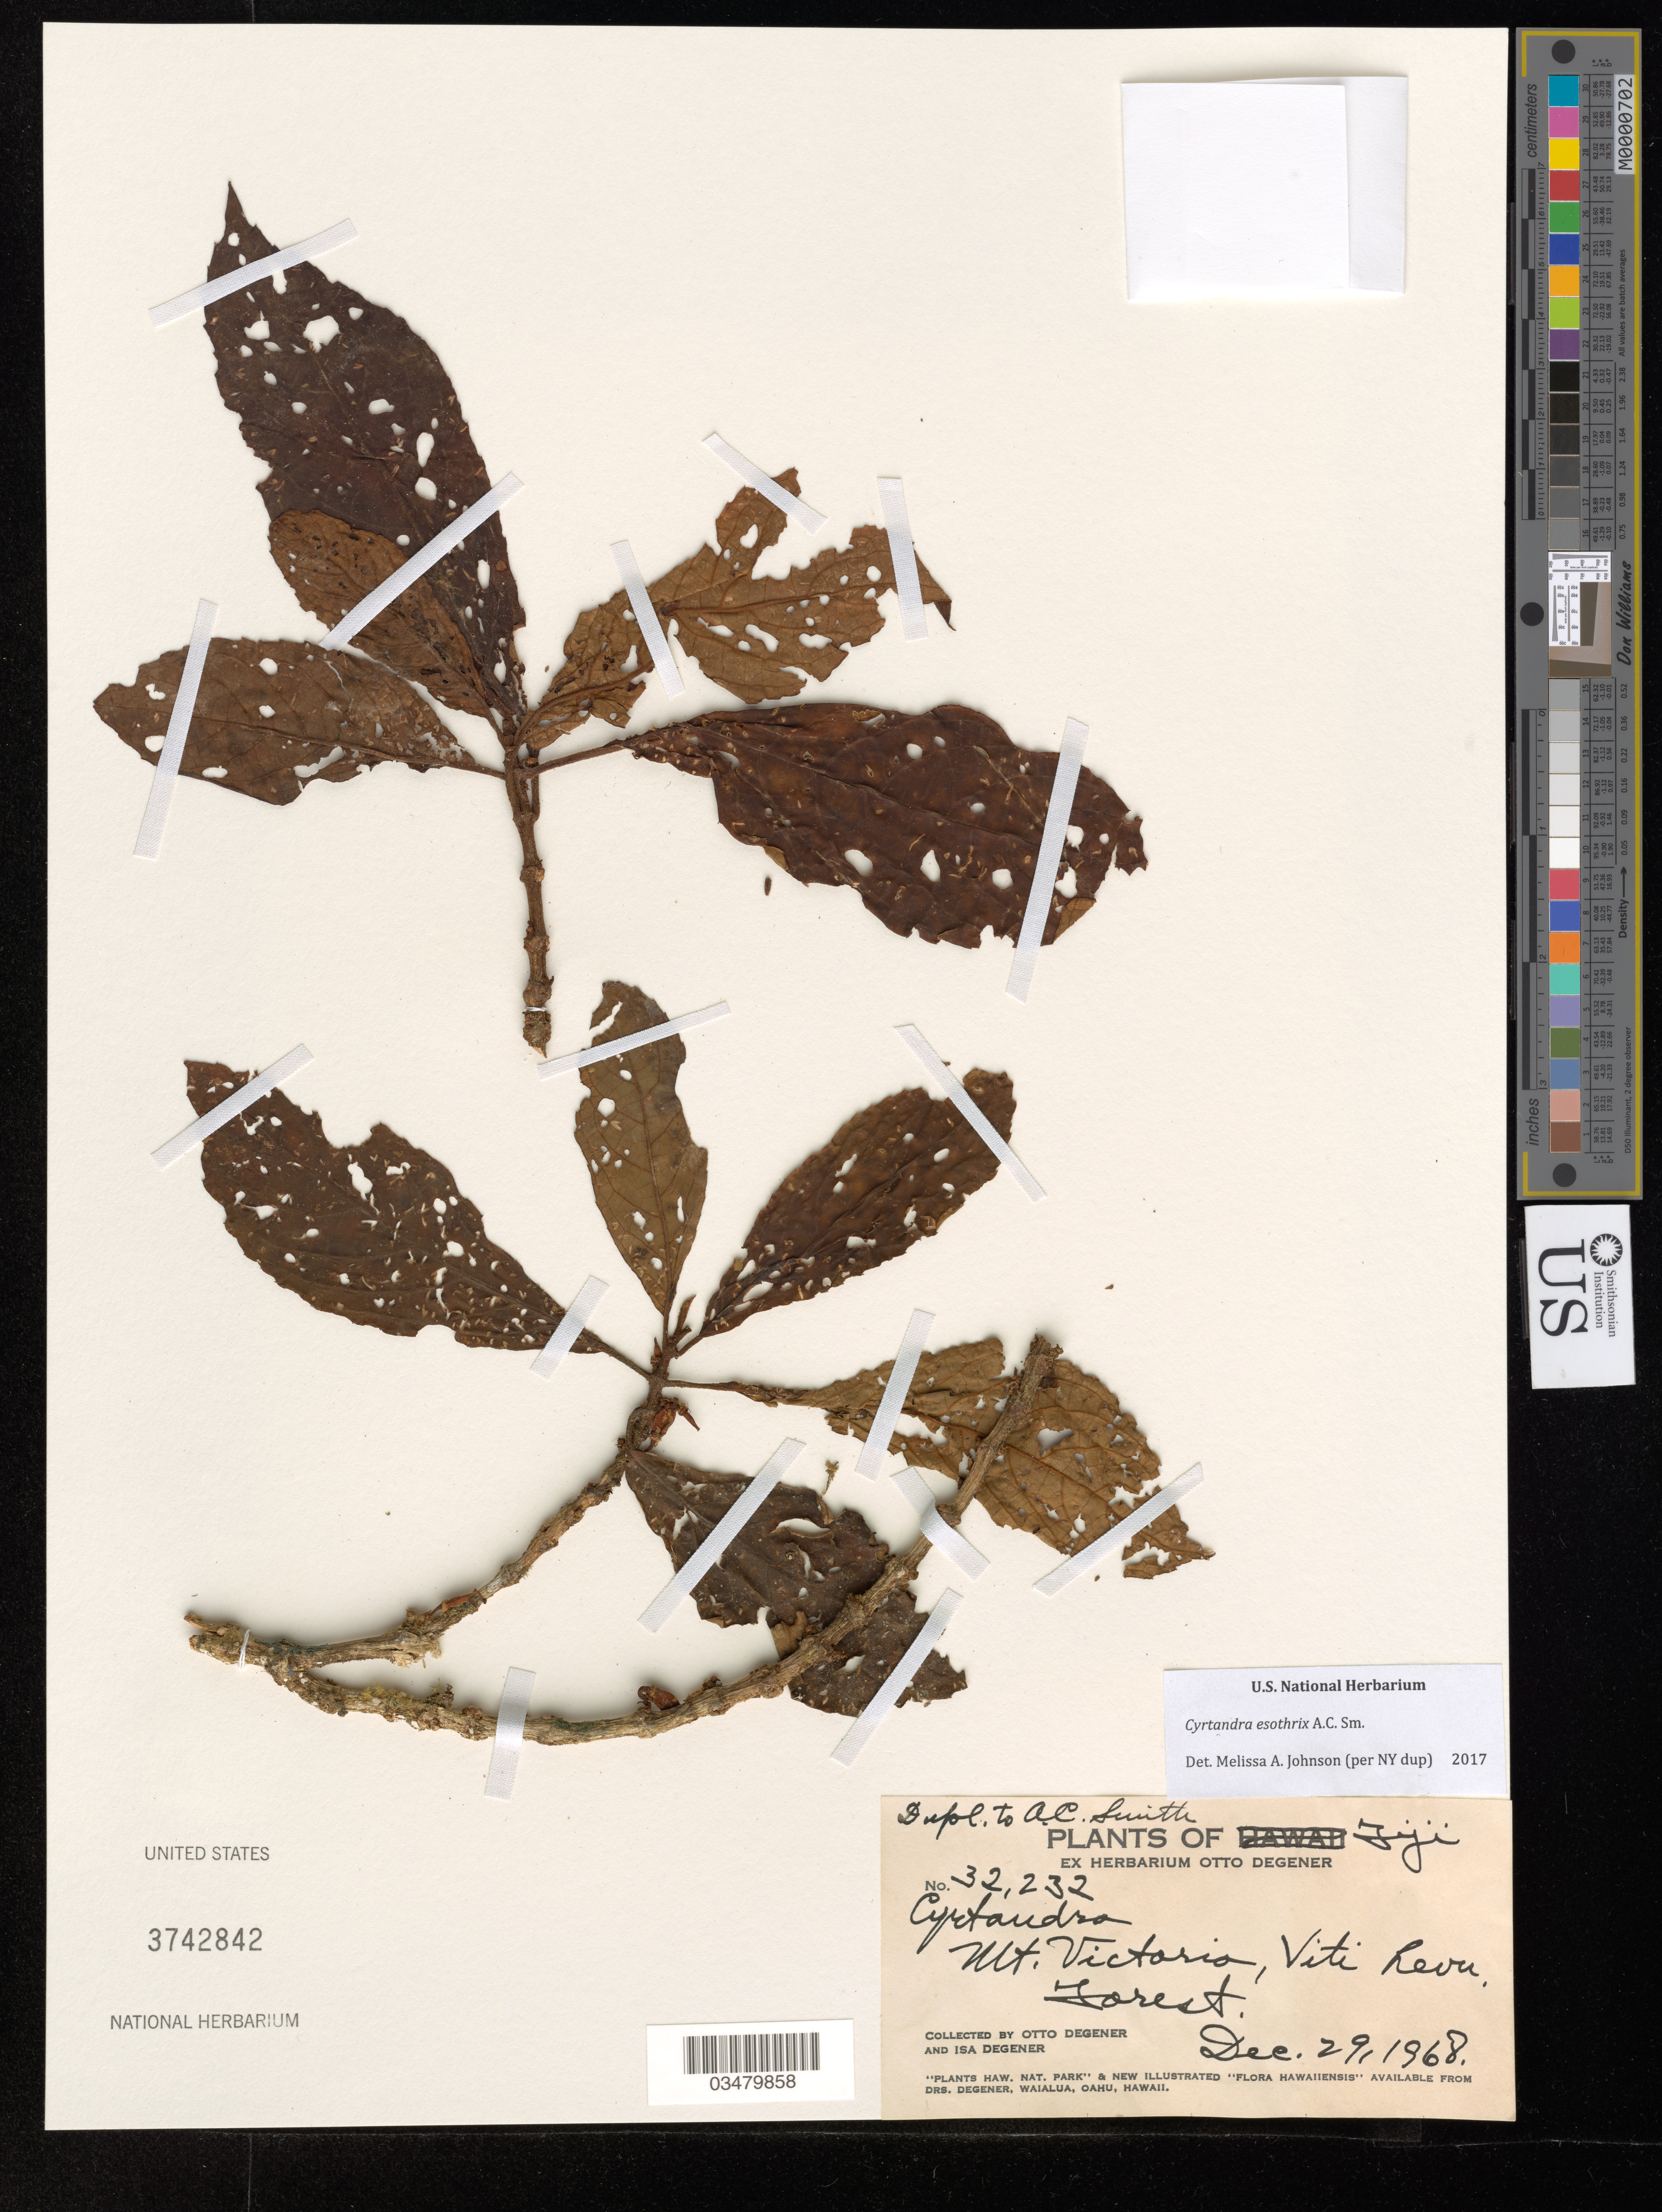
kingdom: Plantae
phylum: Tracheophyta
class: Magnoliopsida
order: Lamiales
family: Gesneriaceae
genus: Cyrtandra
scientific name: Cyrtandra esothrix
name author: A.C. Sm.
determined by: Johnson, M. A.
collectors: O. Degener & I. Degener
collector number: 32232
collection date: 1968-12-29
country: Fiji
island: Viti Levu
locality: Mt. Victoria, Viti Levu.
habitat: Forest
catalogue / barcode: US 3742842